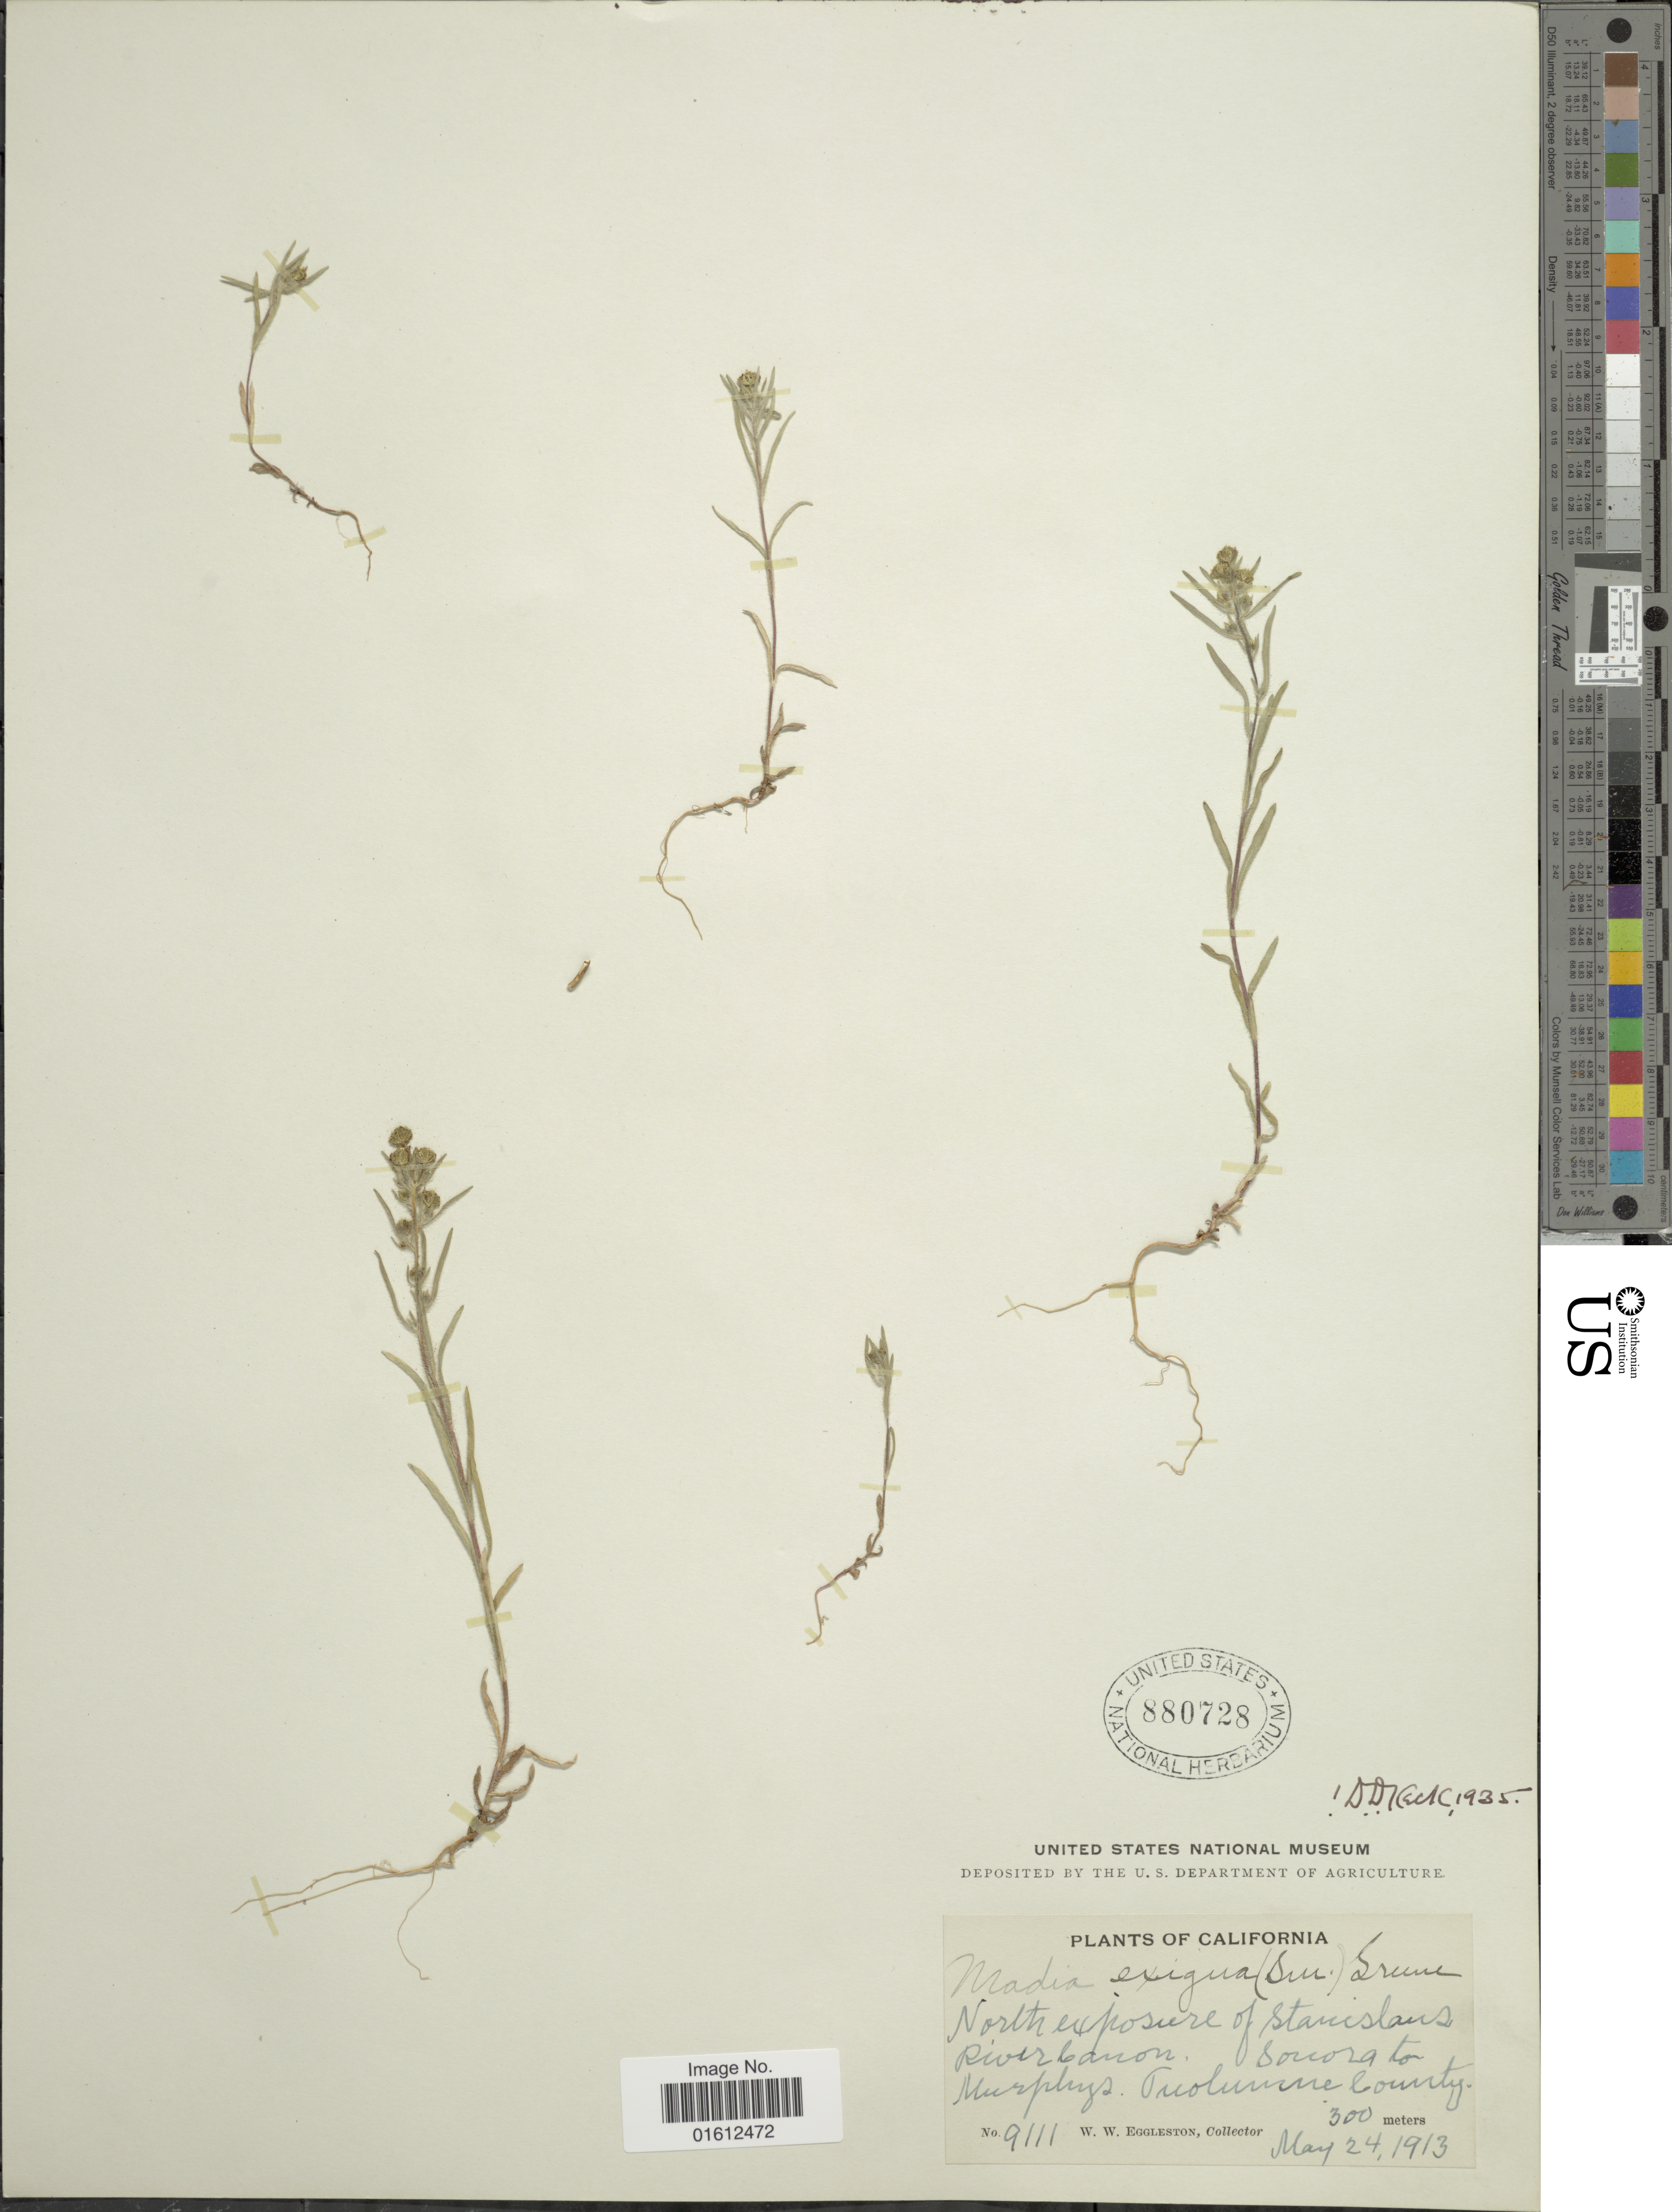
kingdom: Plantae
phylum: Tracheophyta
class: Magnoliopsida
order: Asterales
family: Asteraceae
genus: Madia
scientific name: Madia exigua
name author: (Sm.) A. Gray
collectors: W. W. Eggleston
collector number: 9111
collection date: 1913-05-24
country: United States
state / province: California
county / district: Tuolumne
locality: North exposure of stanislaus River Canon. Sonora to Murphys. Tuolumne County.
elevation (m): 300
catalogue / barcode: US 880728